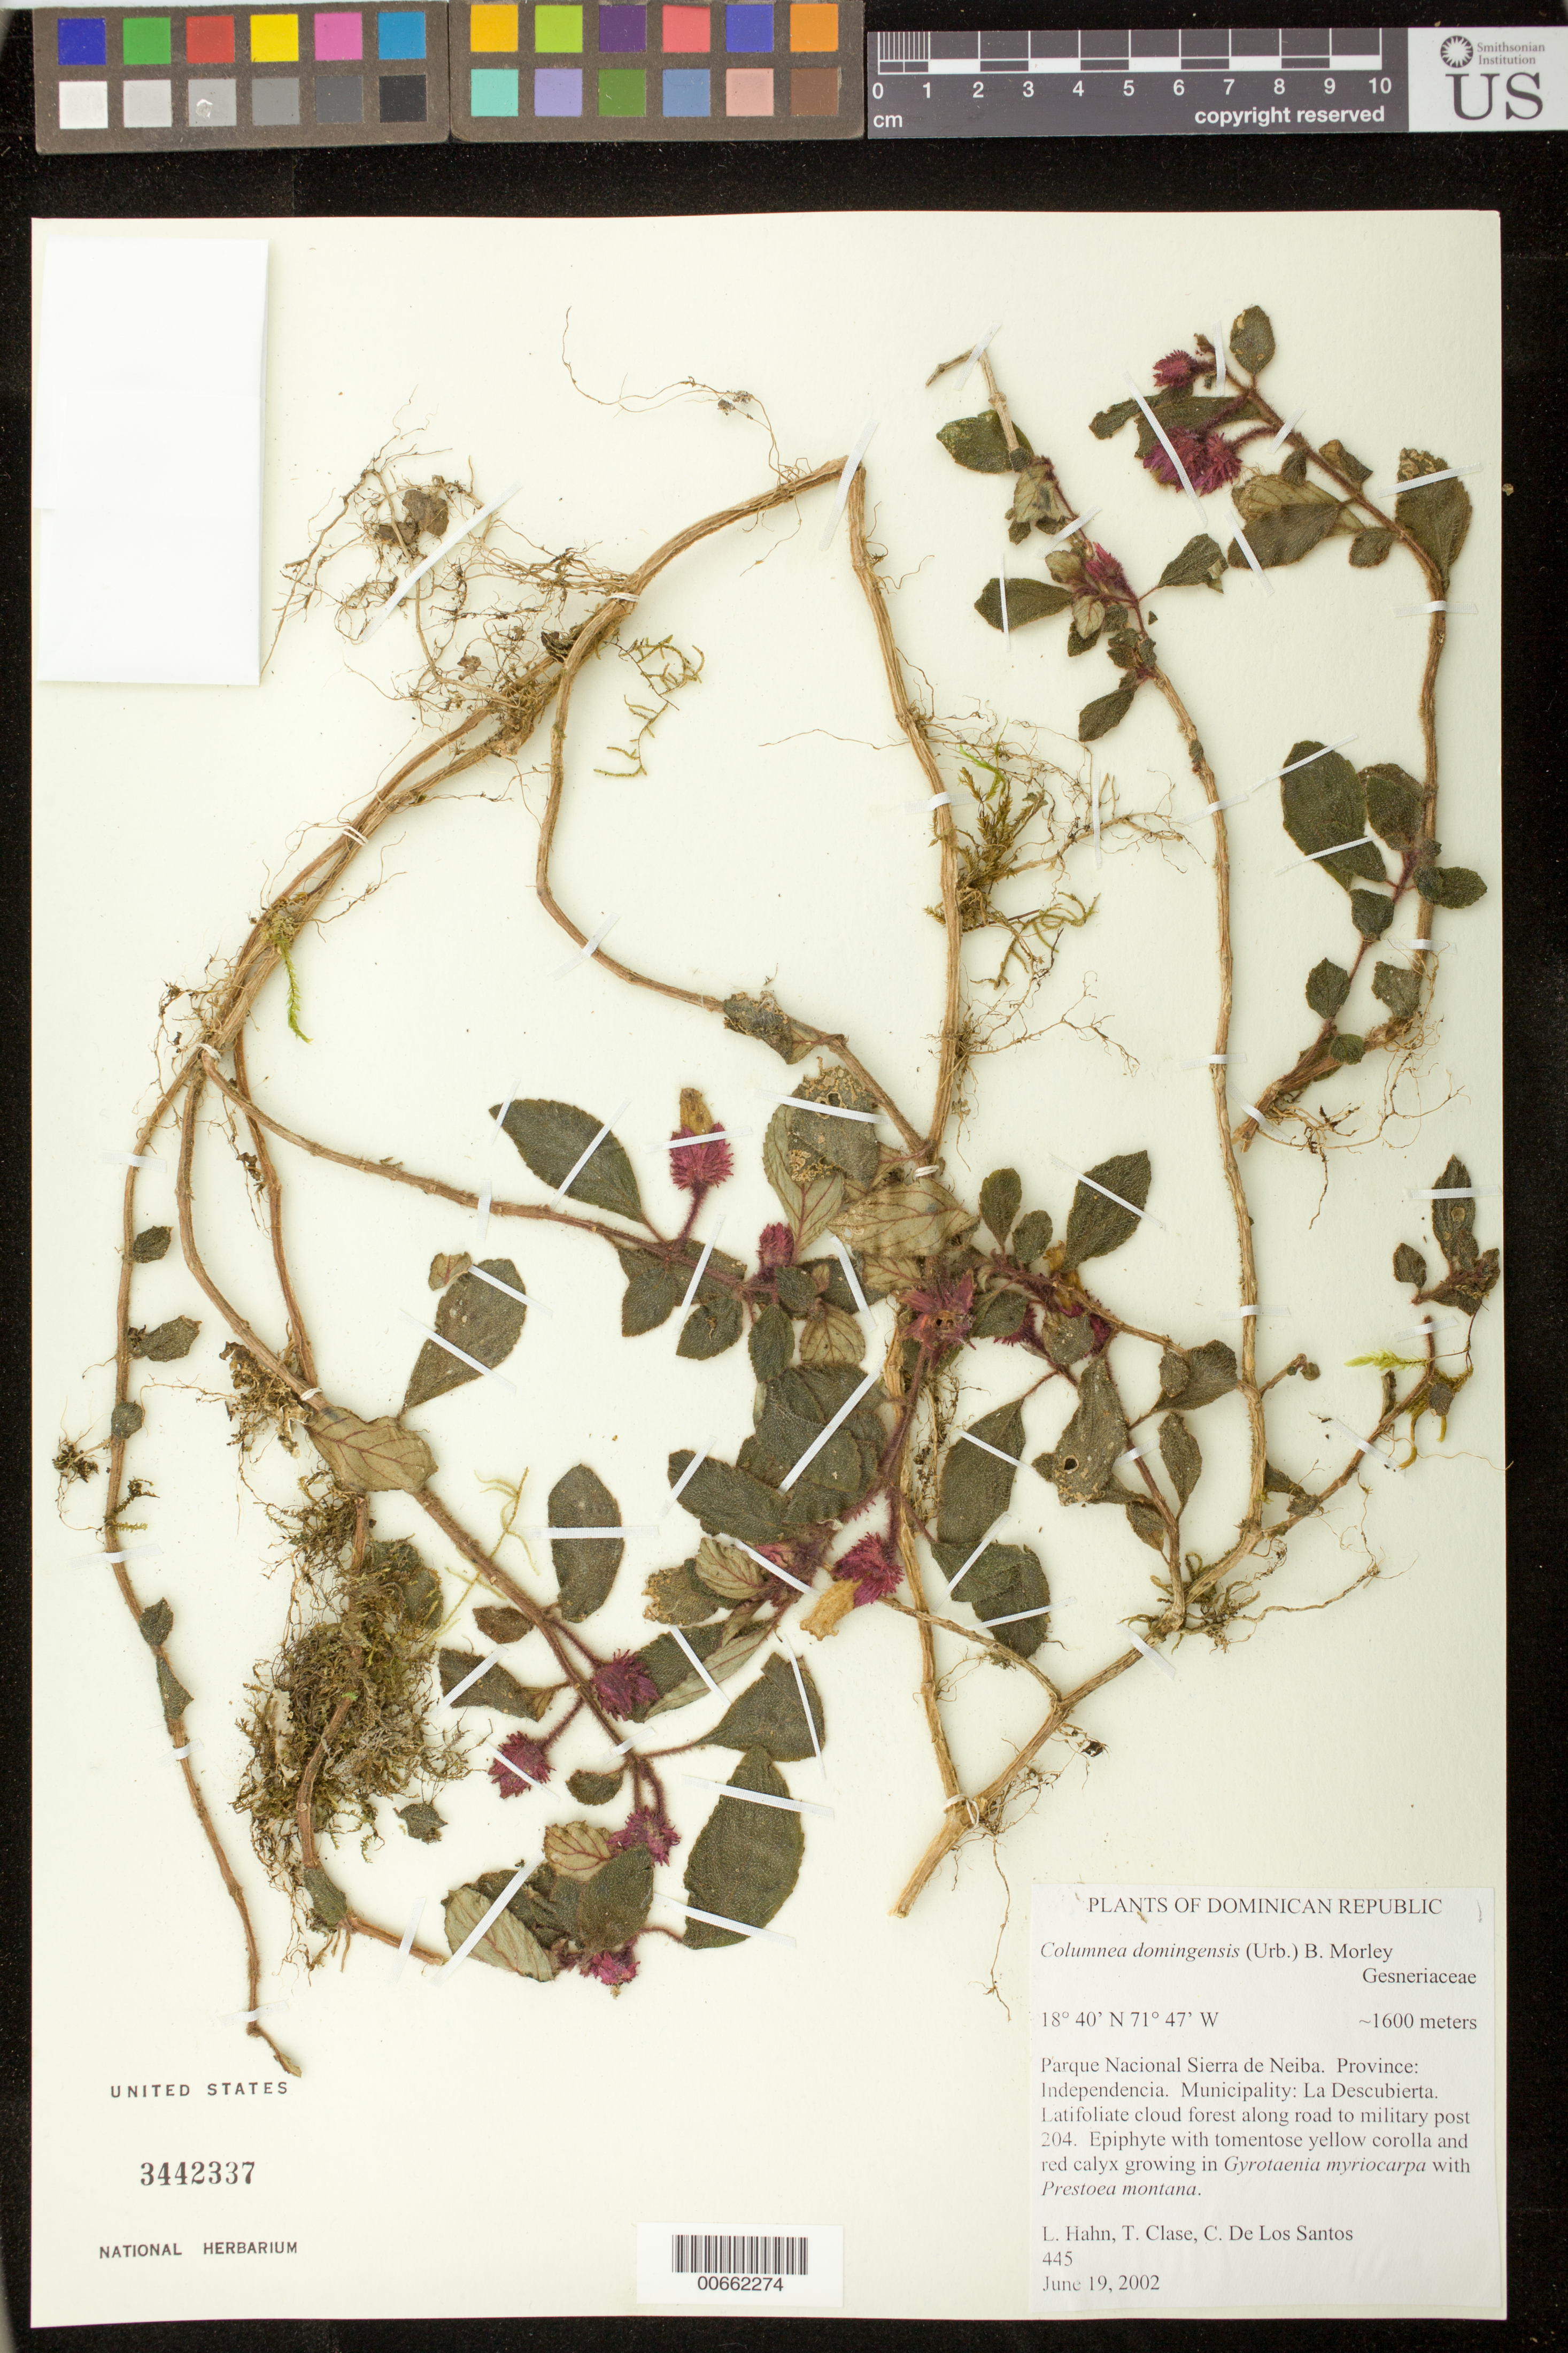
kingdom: Plantae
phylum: Tracheophyta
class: Magnoliopsida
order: Lamiales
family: Gesneriaceae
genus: Columnea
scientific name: Columnea domingensis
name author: (Urb.) B.D. Morley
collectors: L. Hahn, T. Clase & C. De Los Santos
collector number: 445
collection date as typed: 19 Jun 2002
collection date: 2002-06-19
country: Dominican Republic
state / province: Independencia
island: Hispaniola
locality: Parque Nacional Sierra de Neiba. Province: Independencia. Municipality: La Descubierta. Along road to military post 204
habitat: Latifoliate cloud forest along road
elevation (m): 1600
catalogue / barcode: US 3442337